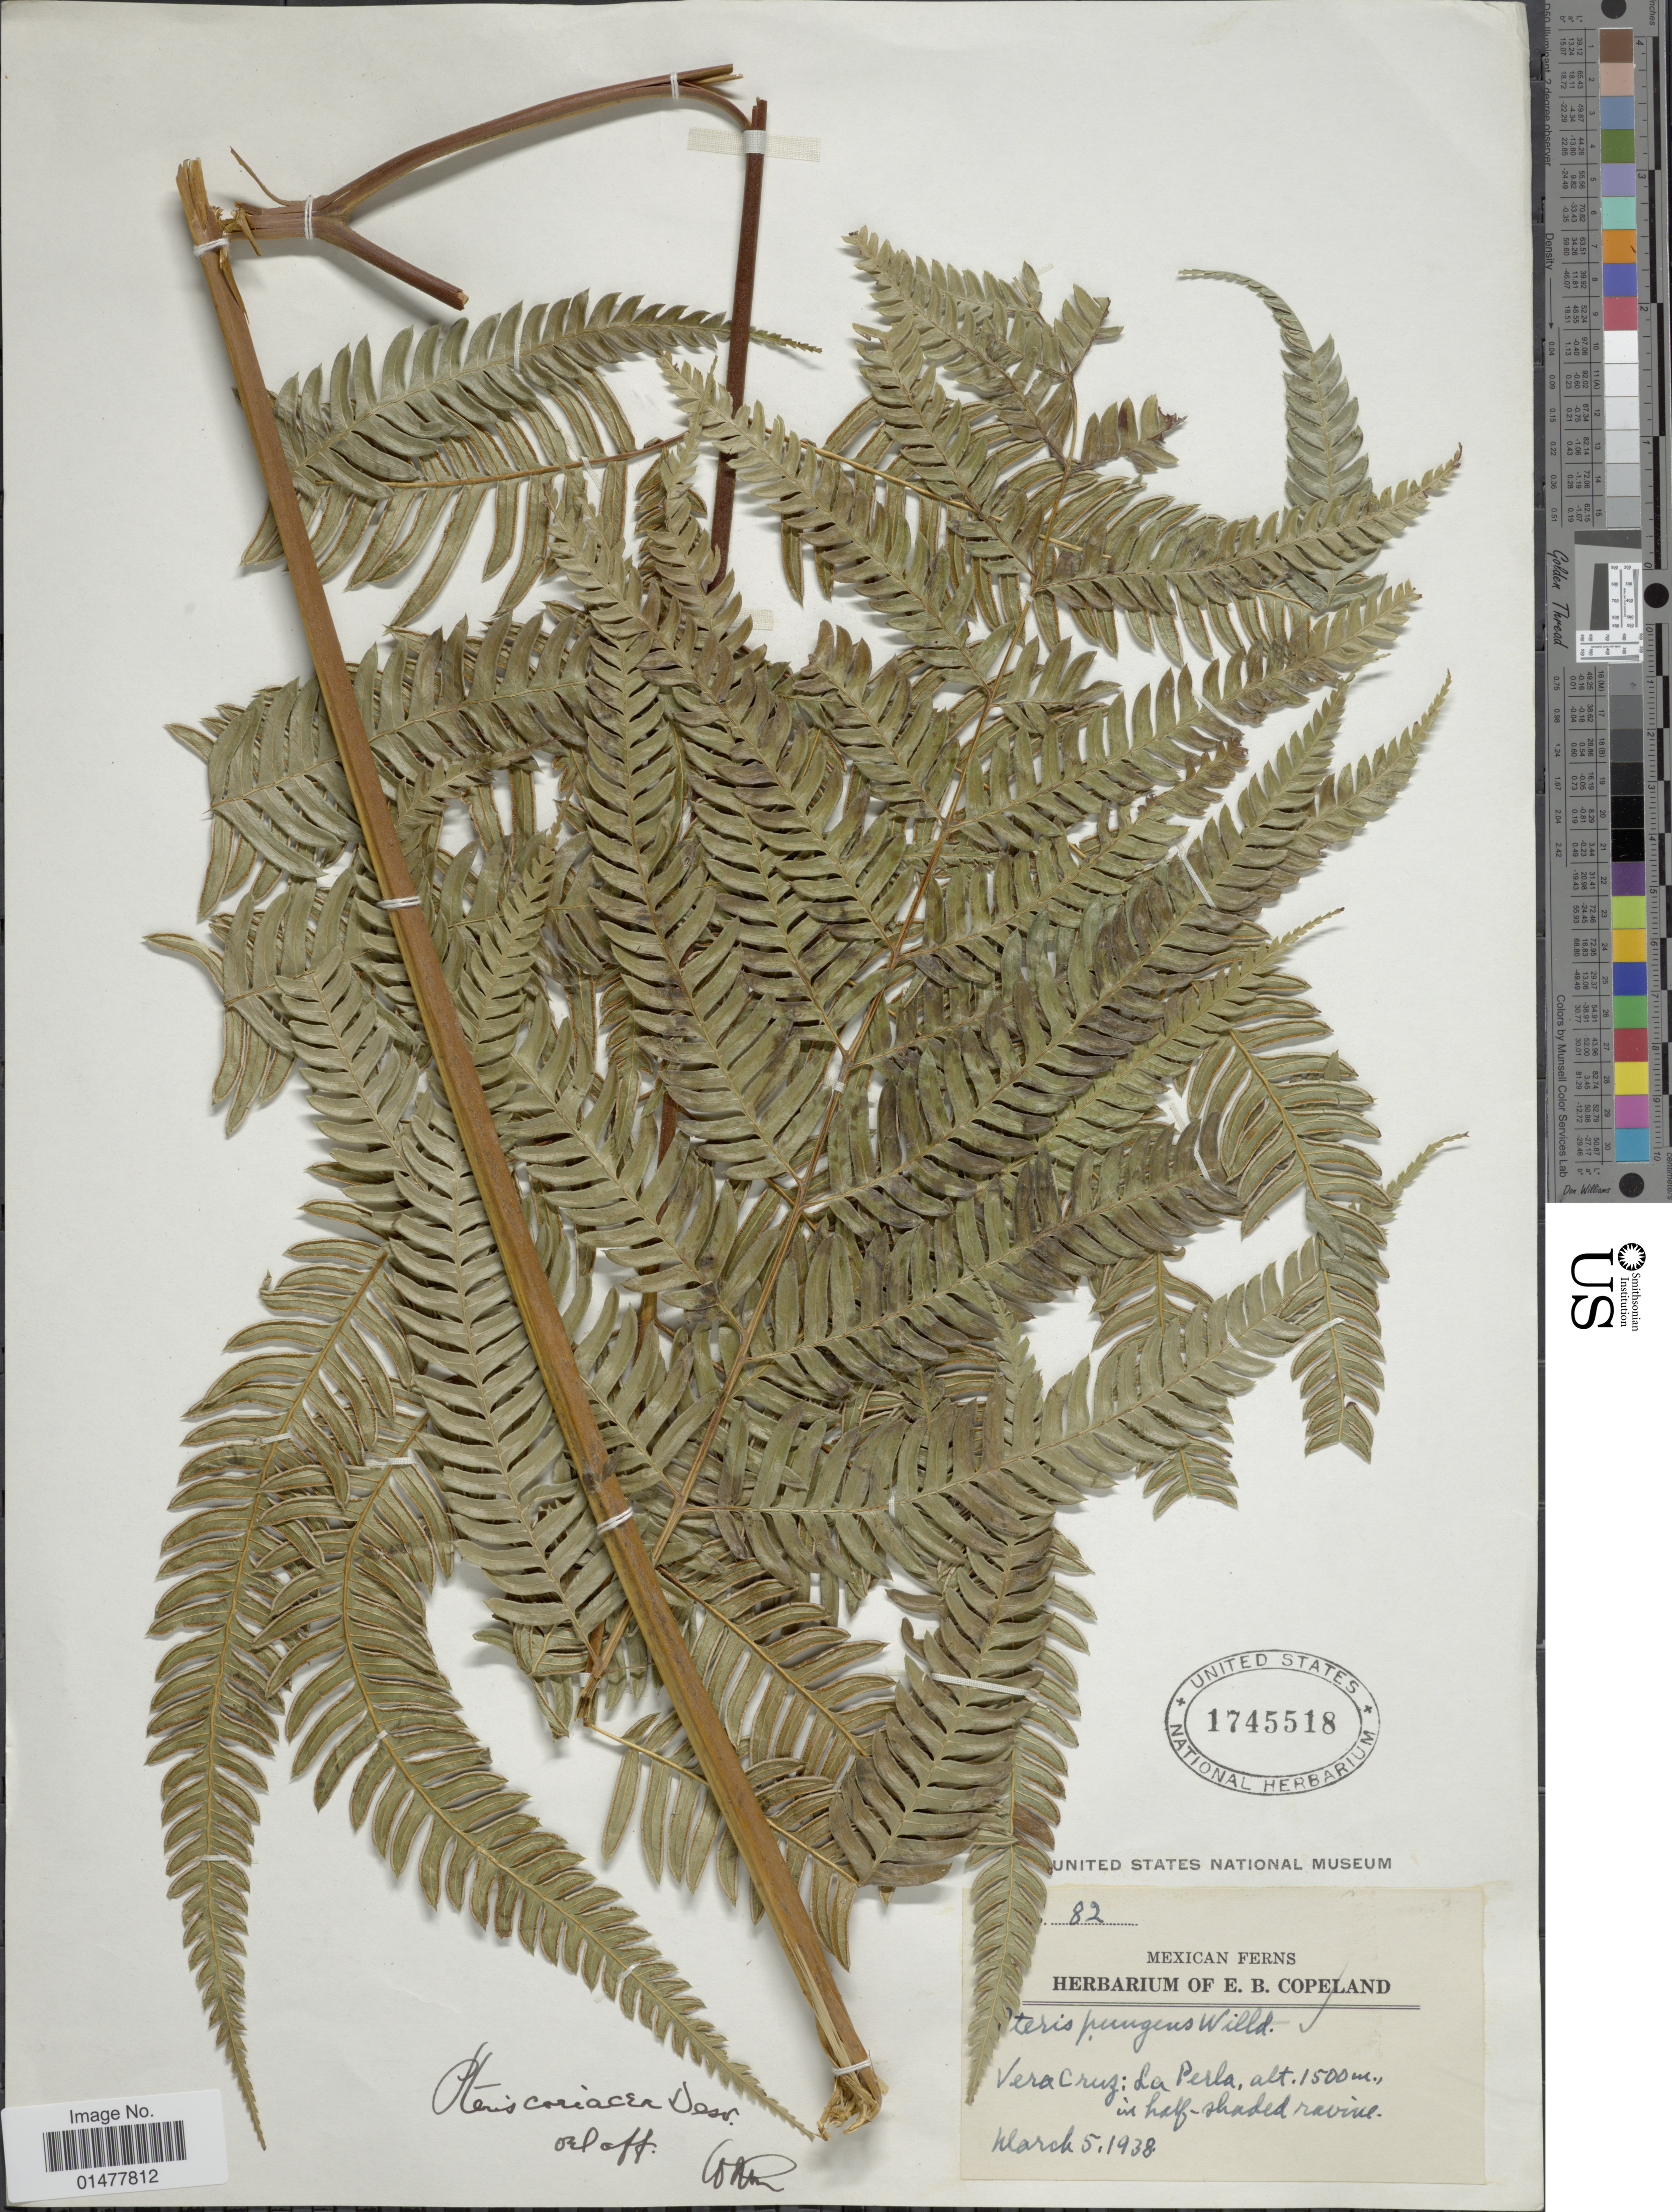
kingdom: Plantae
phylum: Tracheophyta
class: Polypodiopsida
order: Polypodiales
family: Pteridaceae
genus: Pteris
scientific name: Pteris muricata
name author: Rosenst.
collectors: ex herb. E. B. Copeland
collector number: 82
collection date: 1938-03-05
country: Mexico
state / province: Veracruz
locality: Vera Cruz: La Perla.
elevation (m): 1500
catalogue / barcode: US 1745518